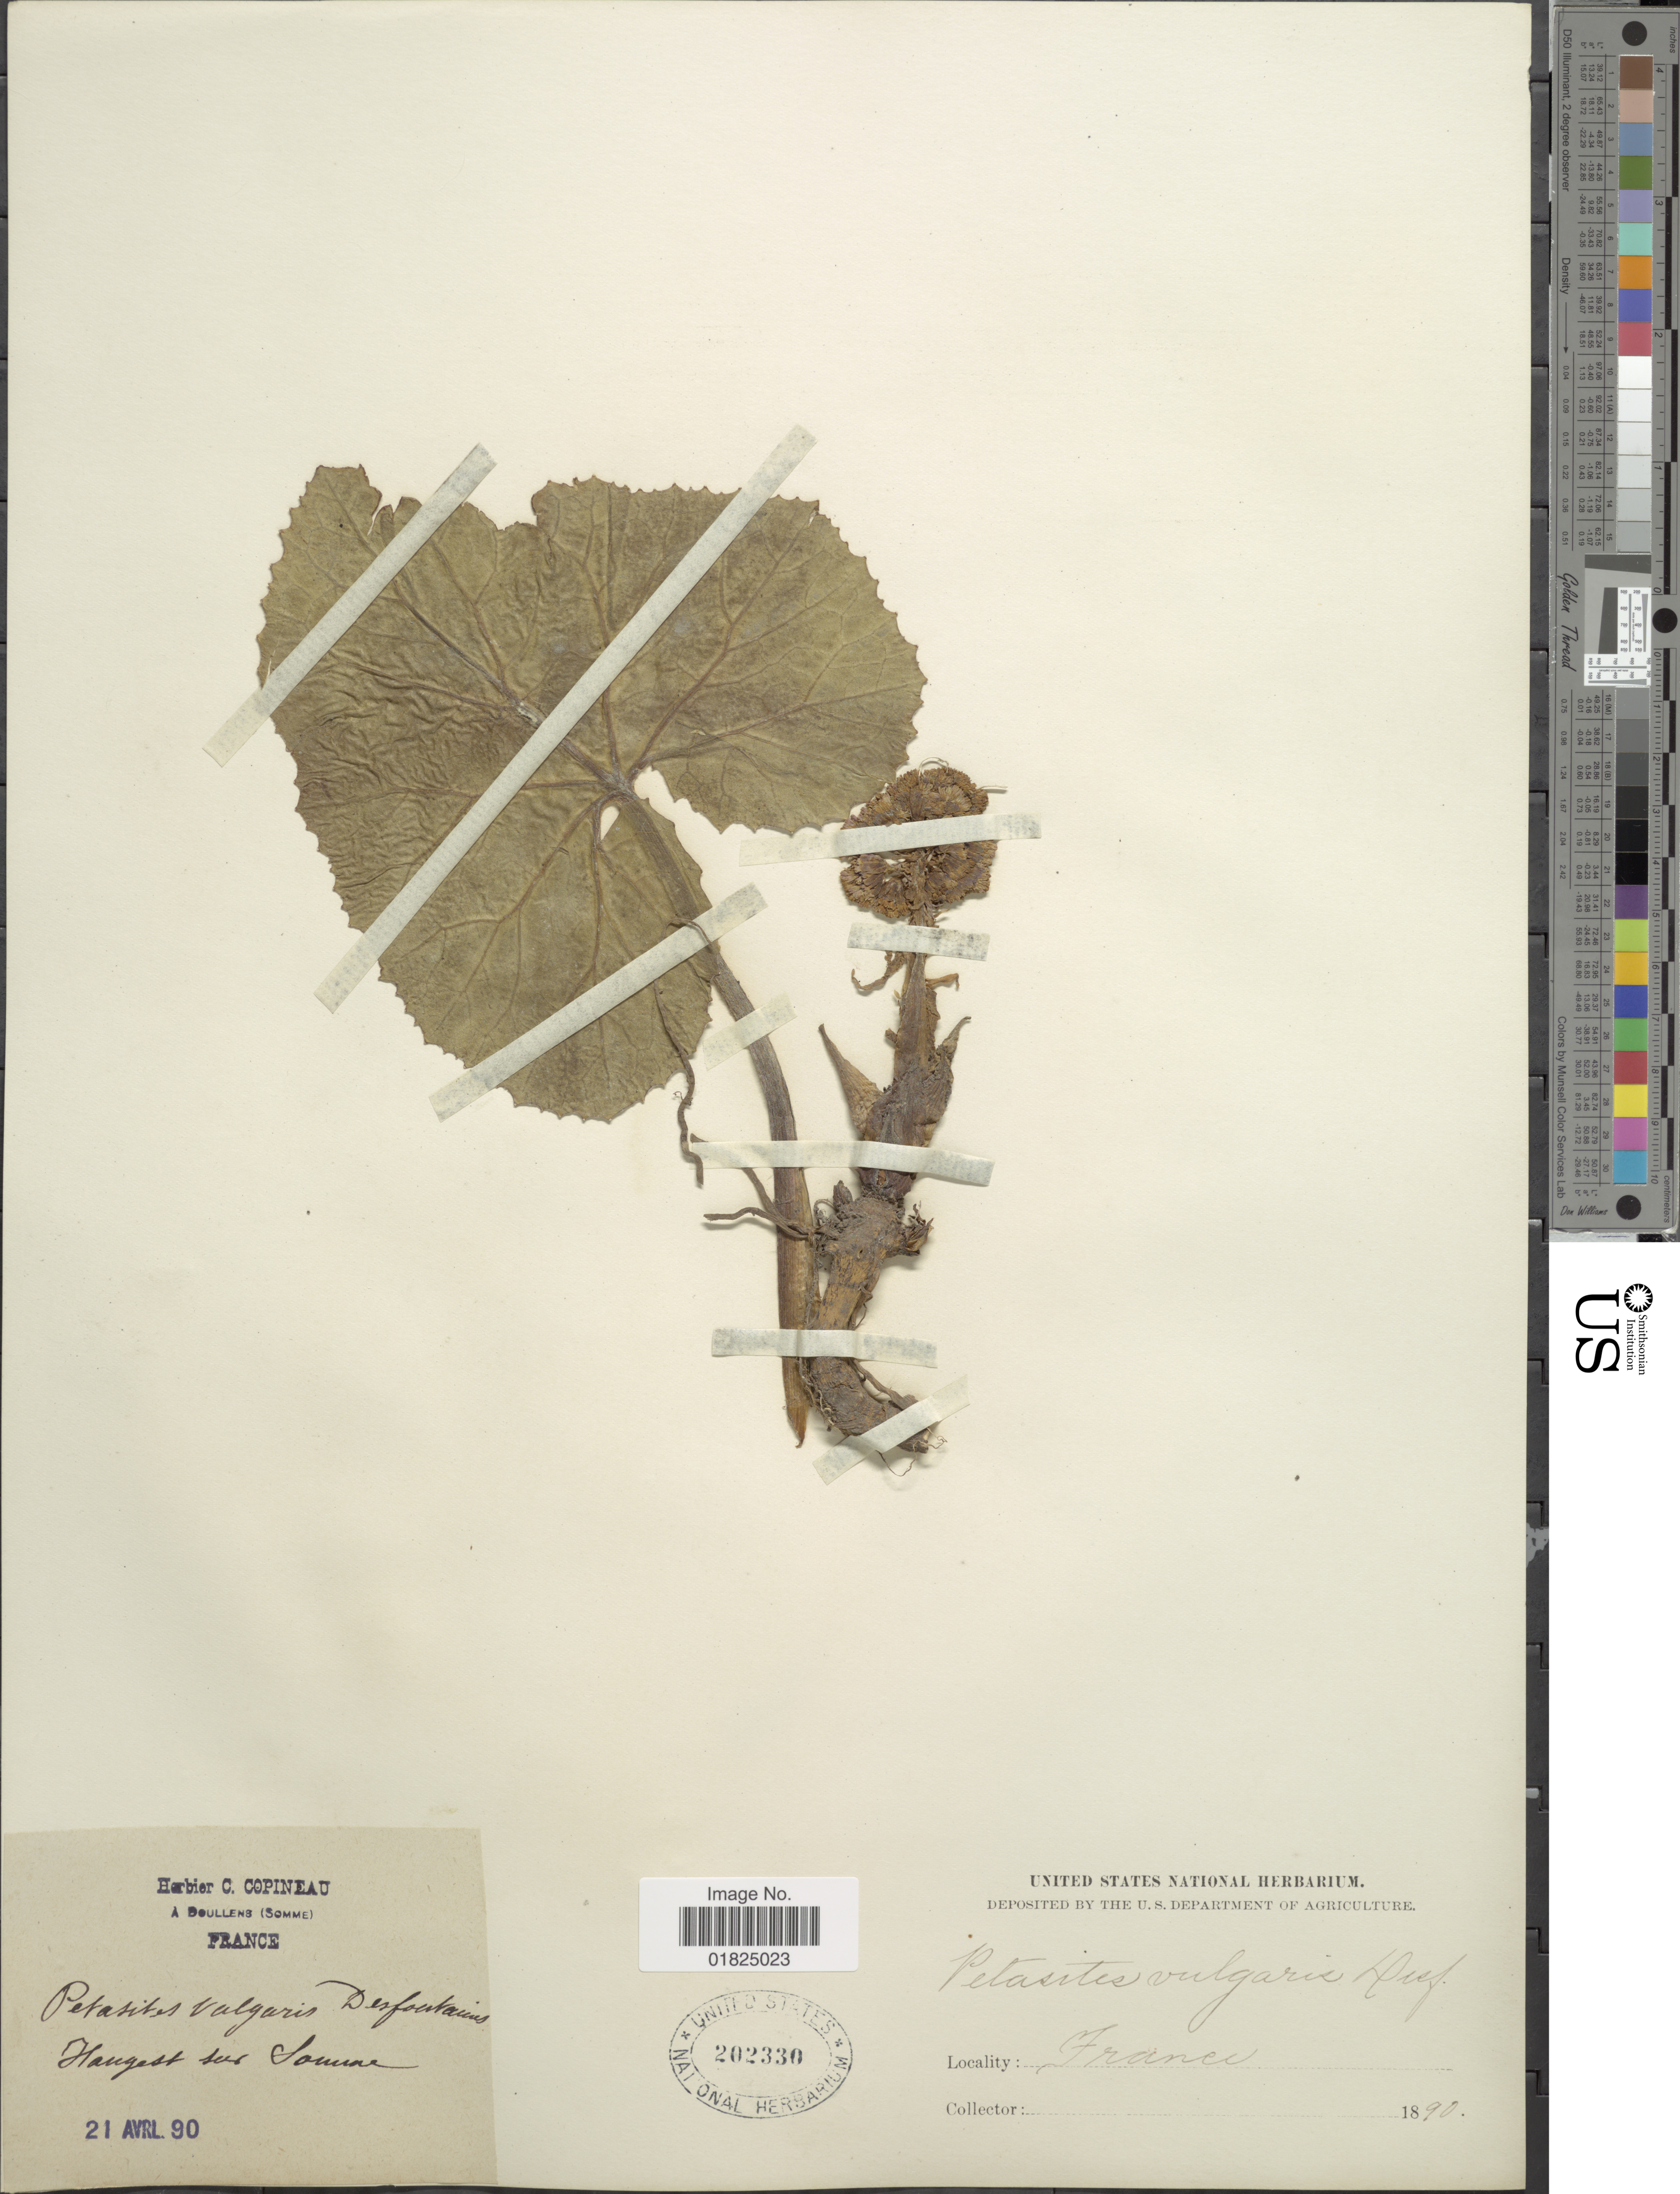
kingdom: Plantae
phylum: Tracheophyta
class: Magnoliopsida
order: Asterales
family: Asteraceae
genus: Petasites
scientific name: Petasites officinalis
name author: L.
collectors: ex herb. C. Copineau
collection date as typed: Transcribed d/m/y: 21/4/90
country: France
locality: Hangest sur Somme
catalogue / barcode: US 202330